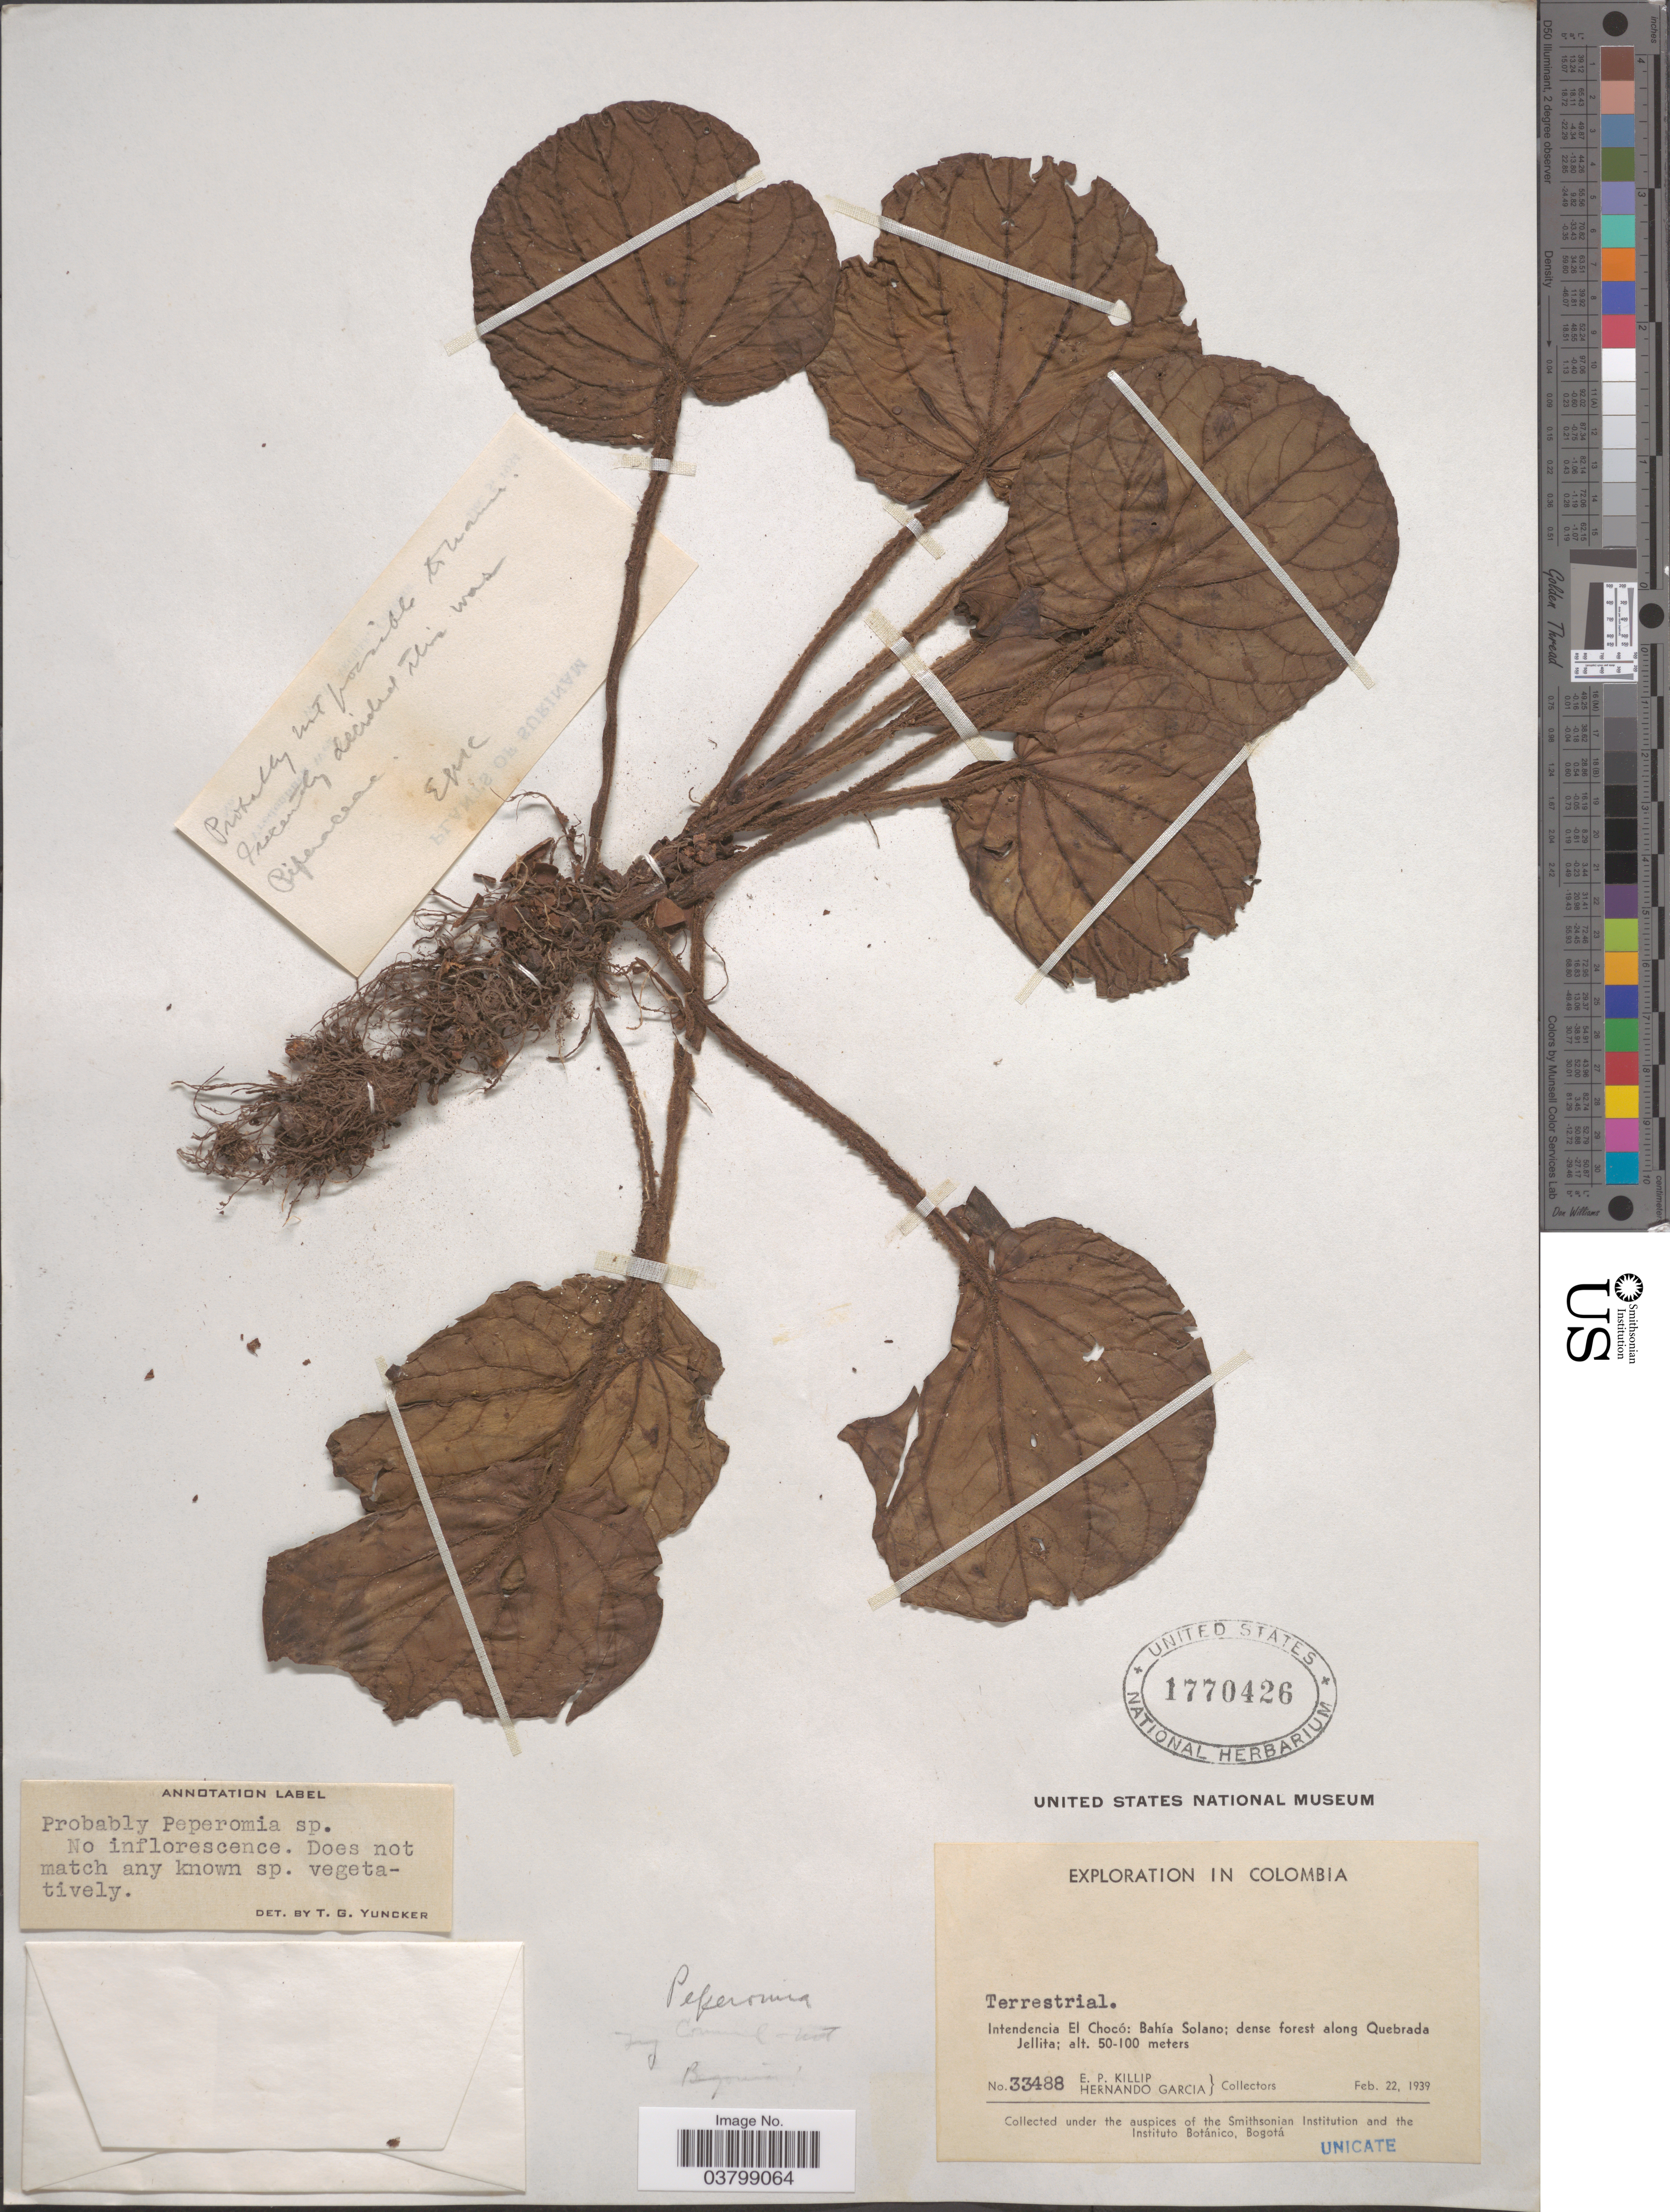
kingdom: Plantae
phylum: Tracheophyta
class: Magnoliopsida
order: Piperales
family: Piperaceae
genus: Peperomia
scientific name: Peperomia sp. nov.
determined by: Jiménez, José Estaban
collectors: E. P. Killip & H. Garcia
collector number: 33488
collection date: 1939-02-22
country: Colombia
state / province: Chocó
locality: Intendencia El Chocó: Bahía Solano; dense forest along Quebrada Jellita.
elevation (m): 50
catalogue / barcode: US 1770426